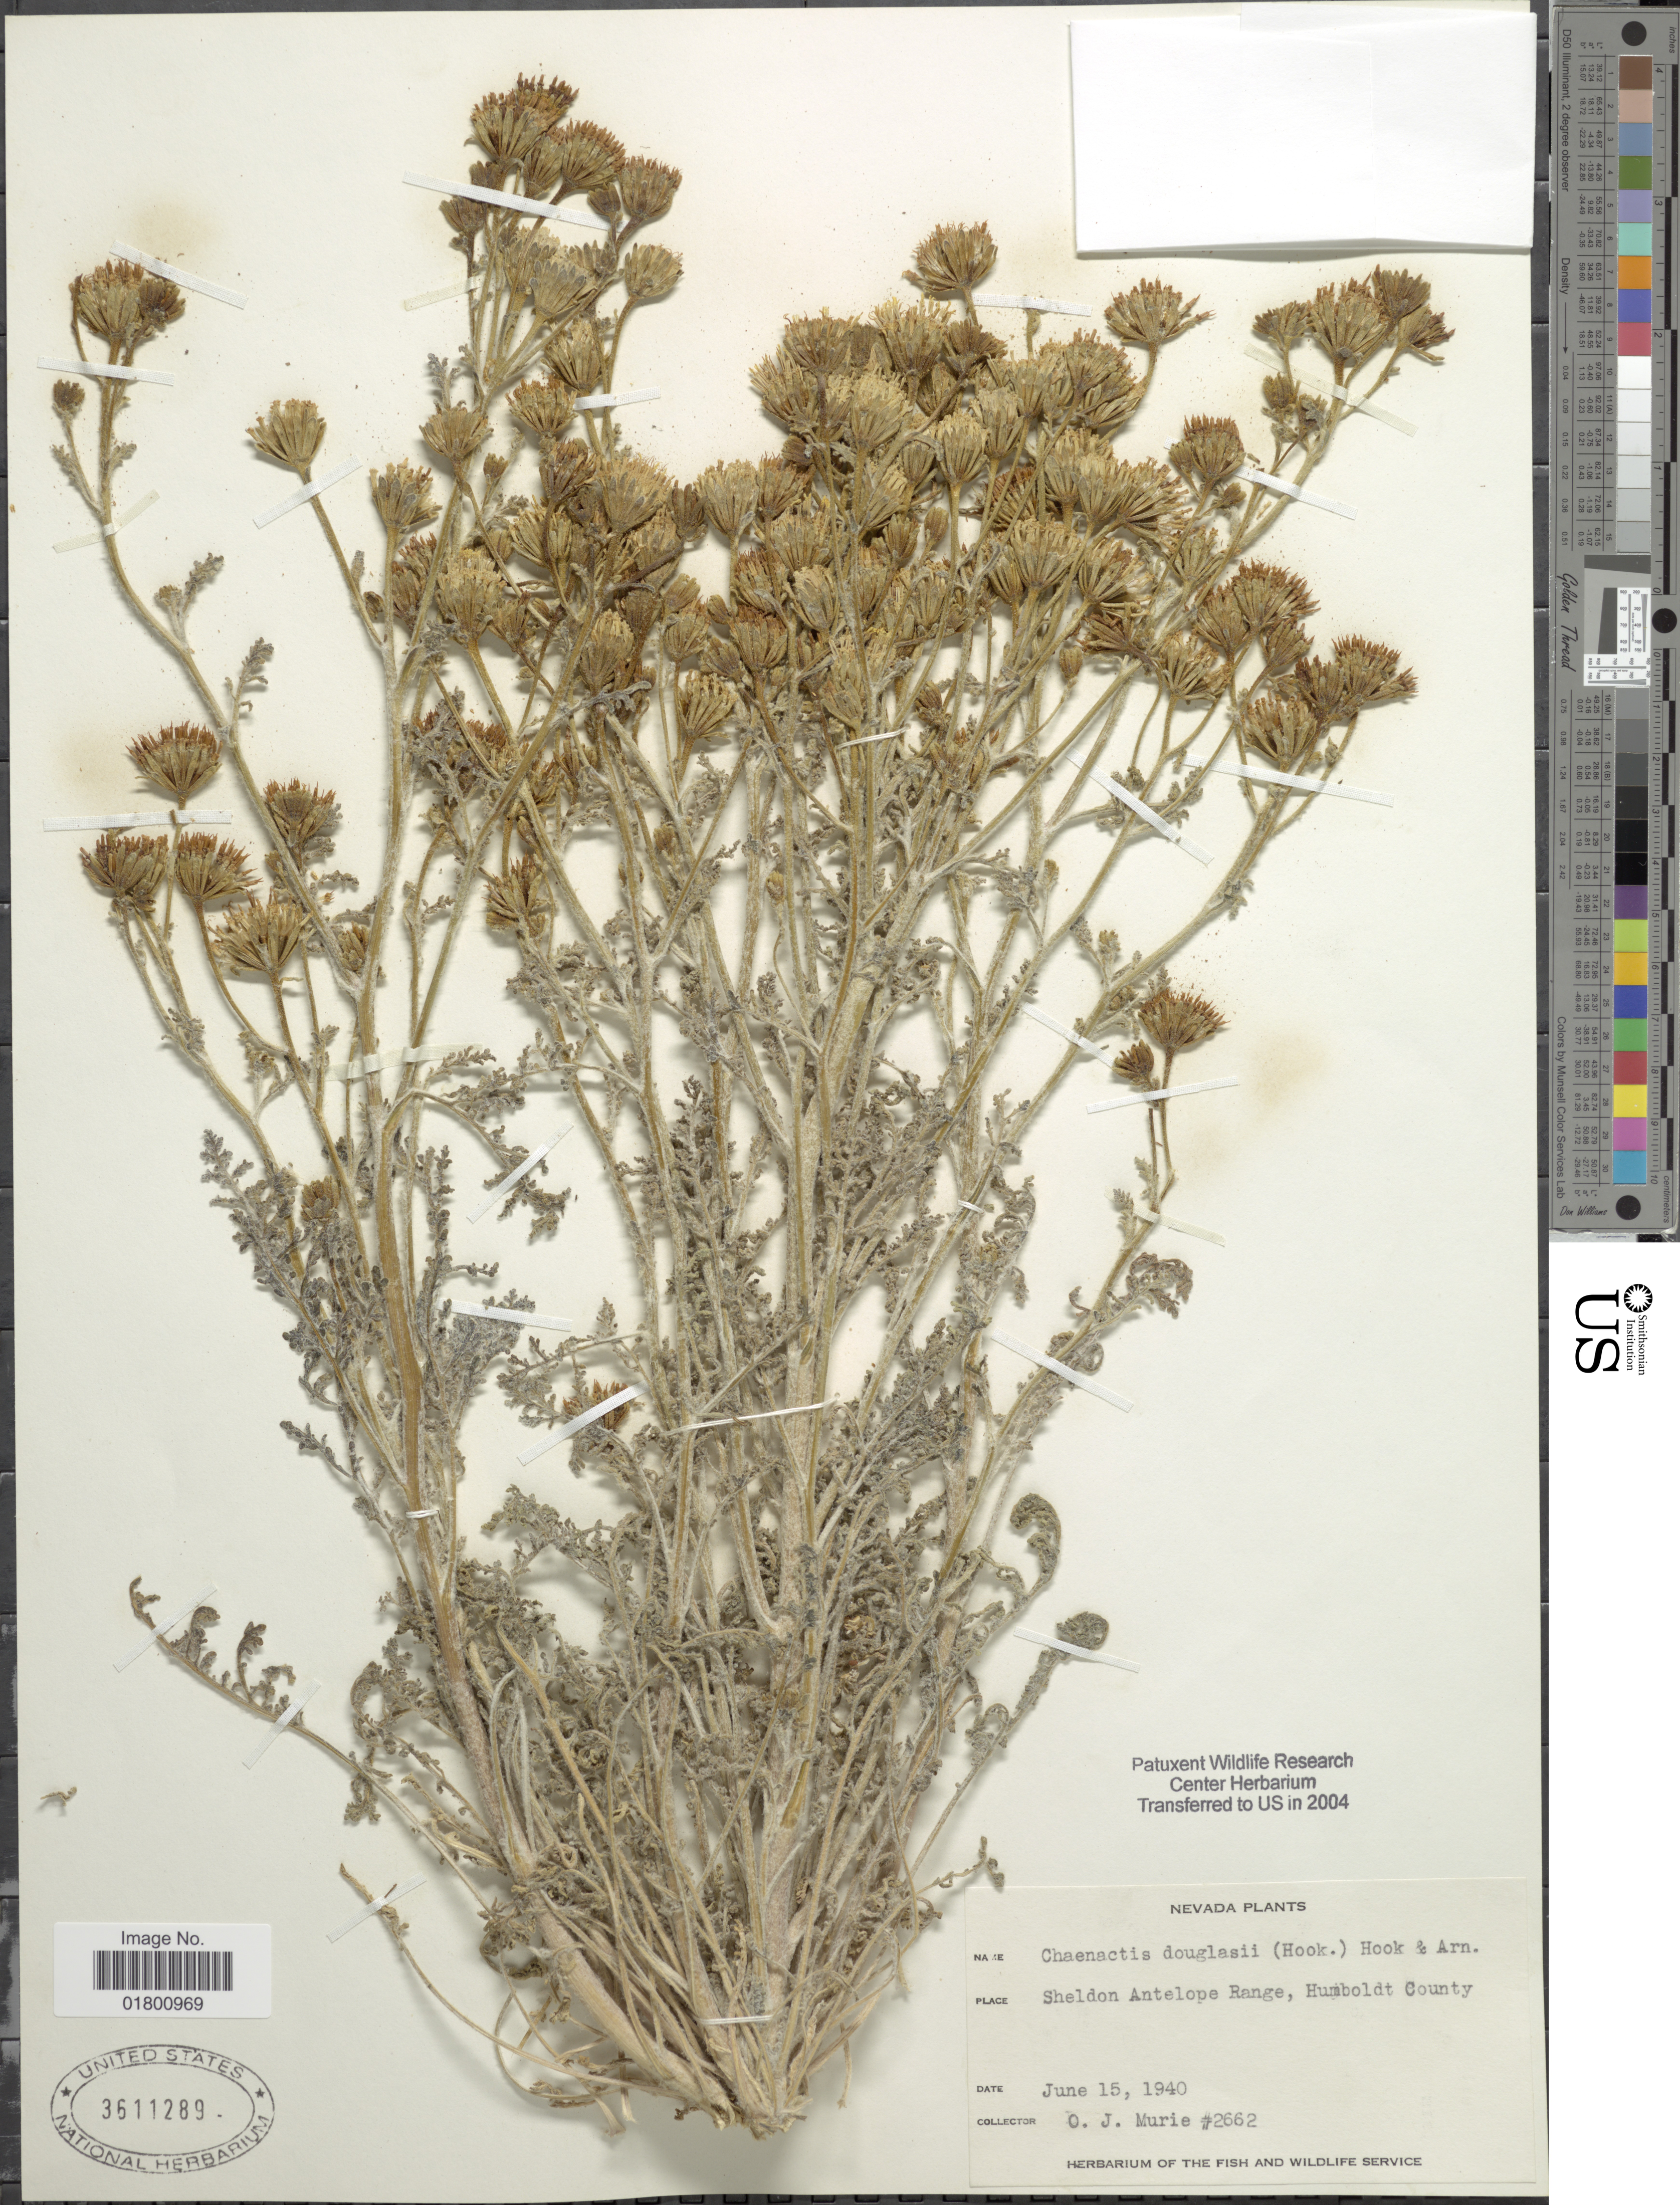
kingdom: Plantae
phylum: Tracheophyta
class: Magnoliopsida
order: Asterales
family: Asteraceae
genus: Chaenactis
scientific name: Chaenactis douglasii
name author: Hook. & Arn.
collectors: O. Murie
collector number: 2662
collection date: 1940-06-15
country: United States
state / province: Nevada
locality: Sheldon Antelope Range, Humboldt County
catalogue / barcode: US 3611289